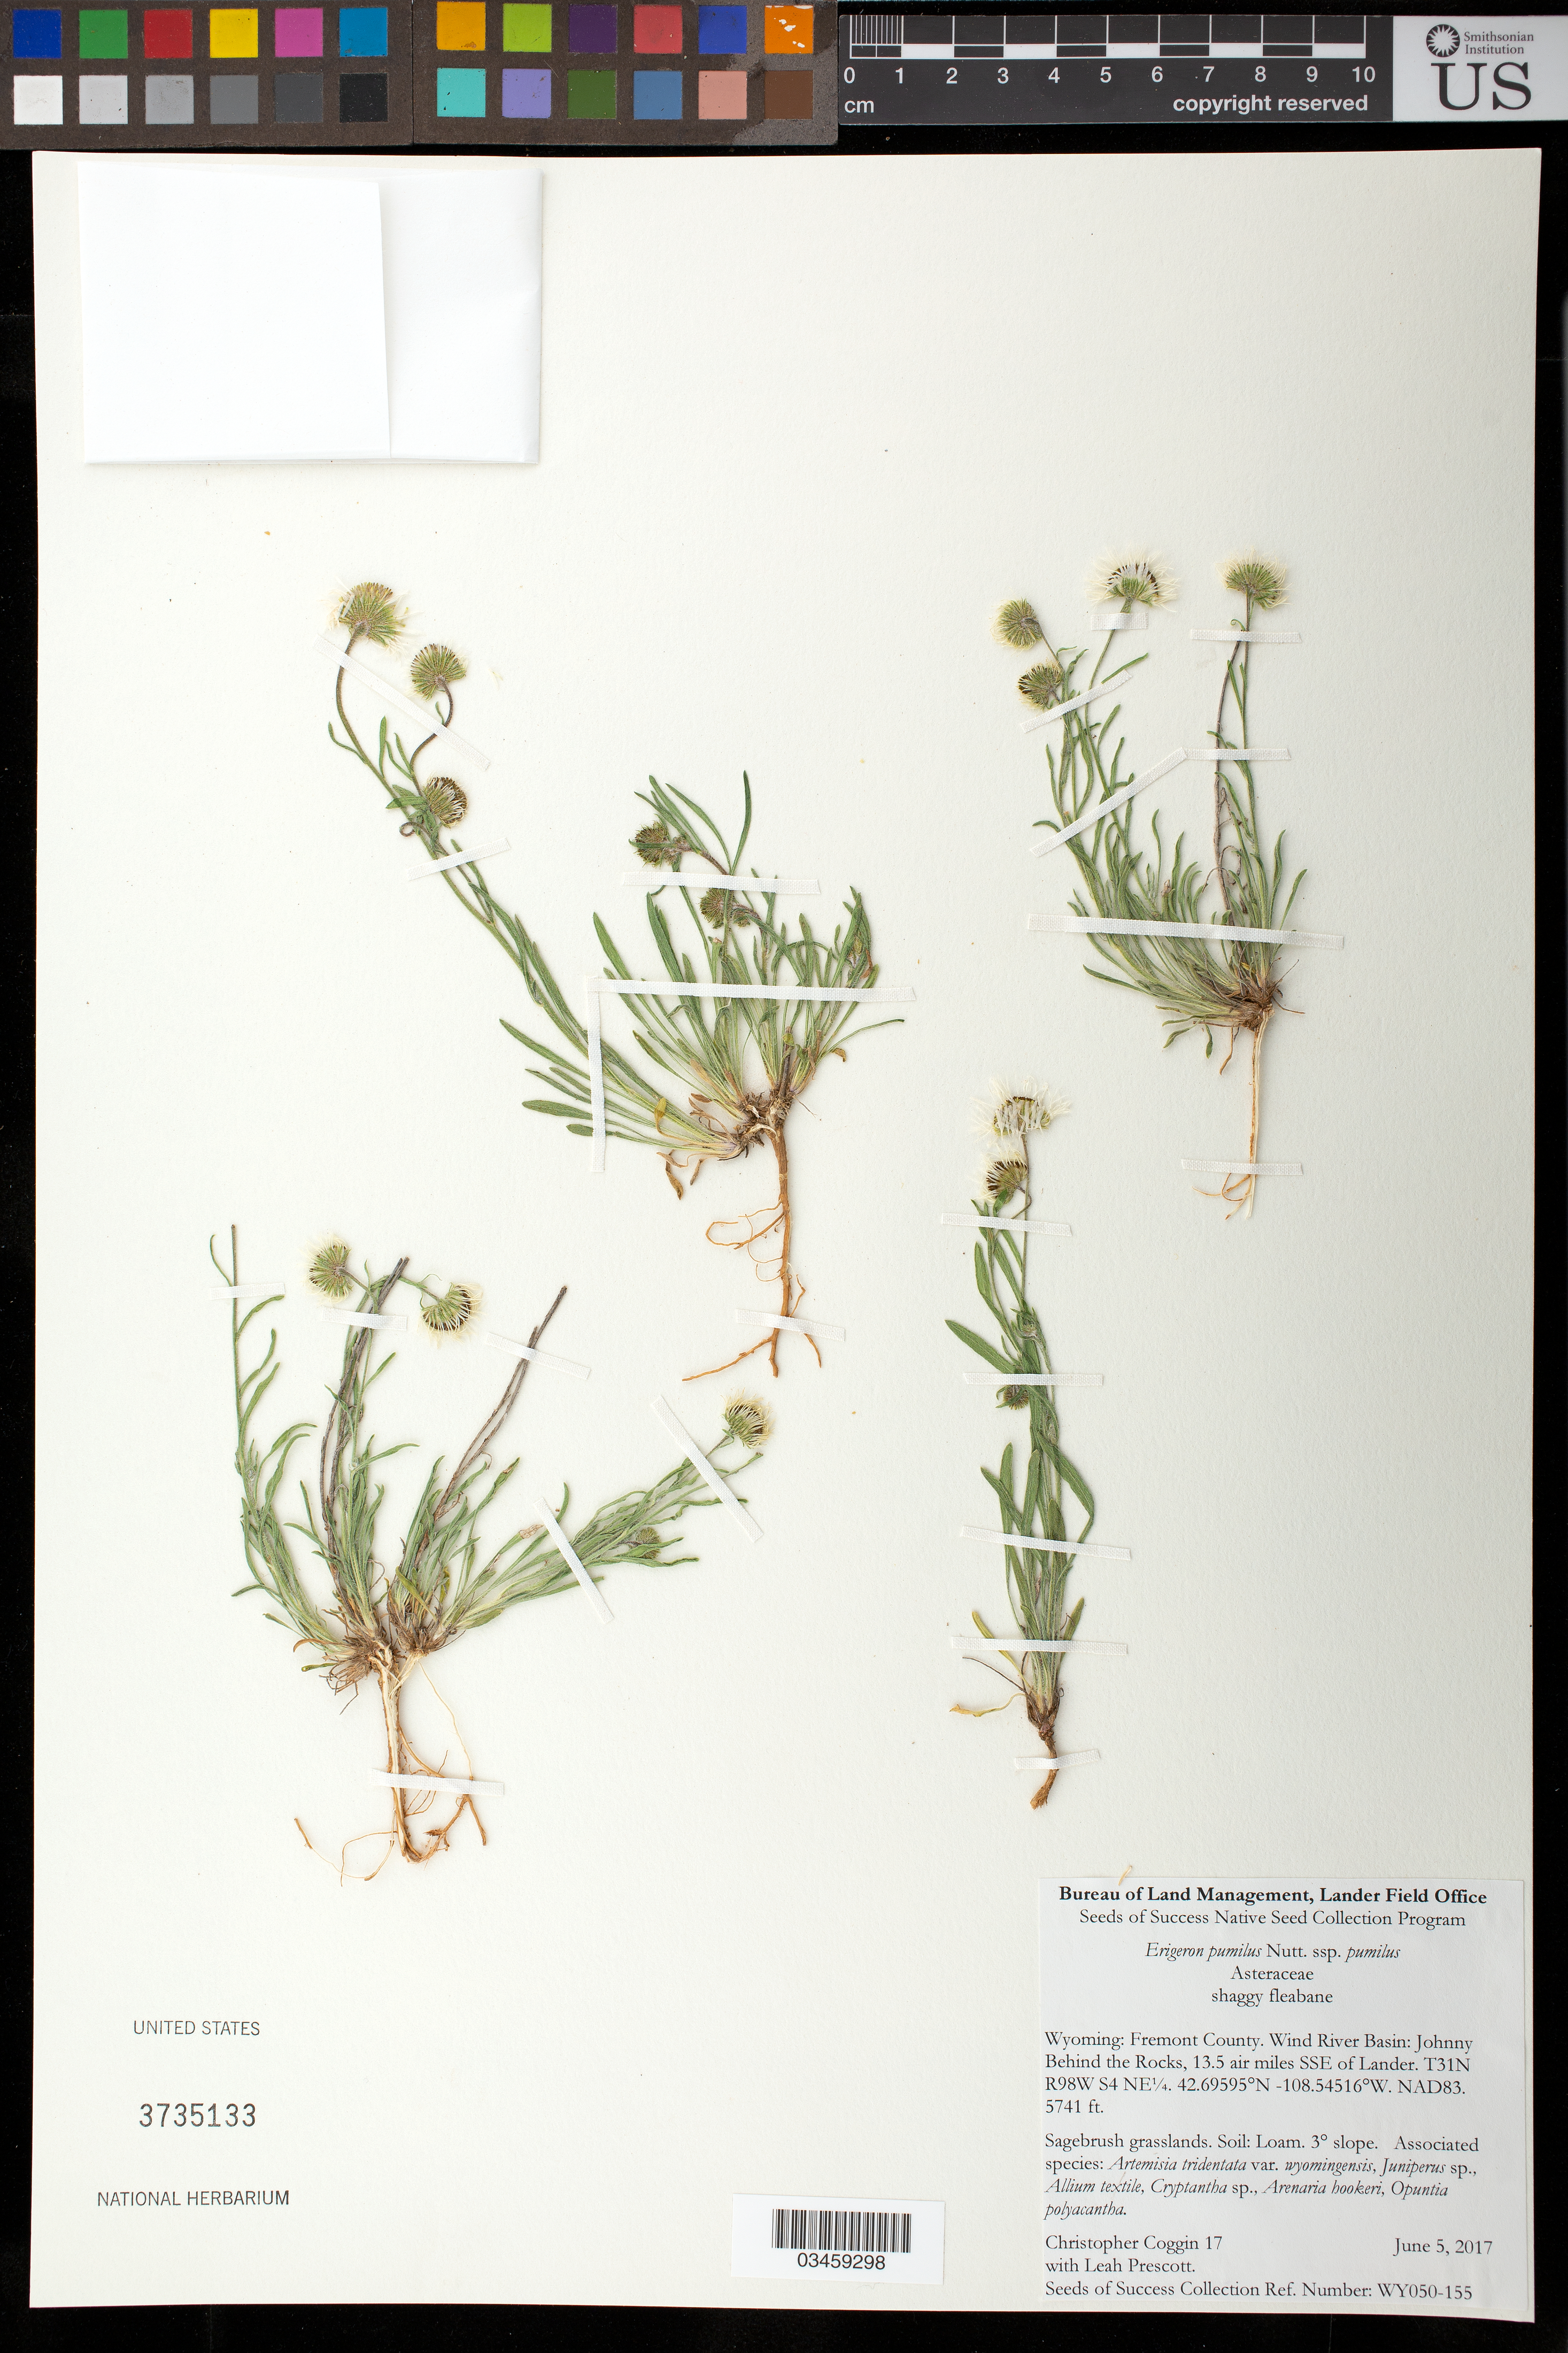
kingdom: Plantae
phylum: Tracheophyta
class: Magnoliopsida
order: Asterales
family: Asteraceae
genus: Erigeron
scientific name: Erigeron pumilus subsp. pumilus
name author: Nutt.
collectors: C. Coggin & L. Prescott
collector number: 17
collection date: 2017-06-05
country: United States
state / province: Wyoming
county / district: Fremont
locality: Wind River Basin, Johnny Behind the Rocks, 13.5 air mi. SSE of Lander T31N R98W S4 NE1/4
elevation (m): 1750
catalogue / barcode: US 3735133